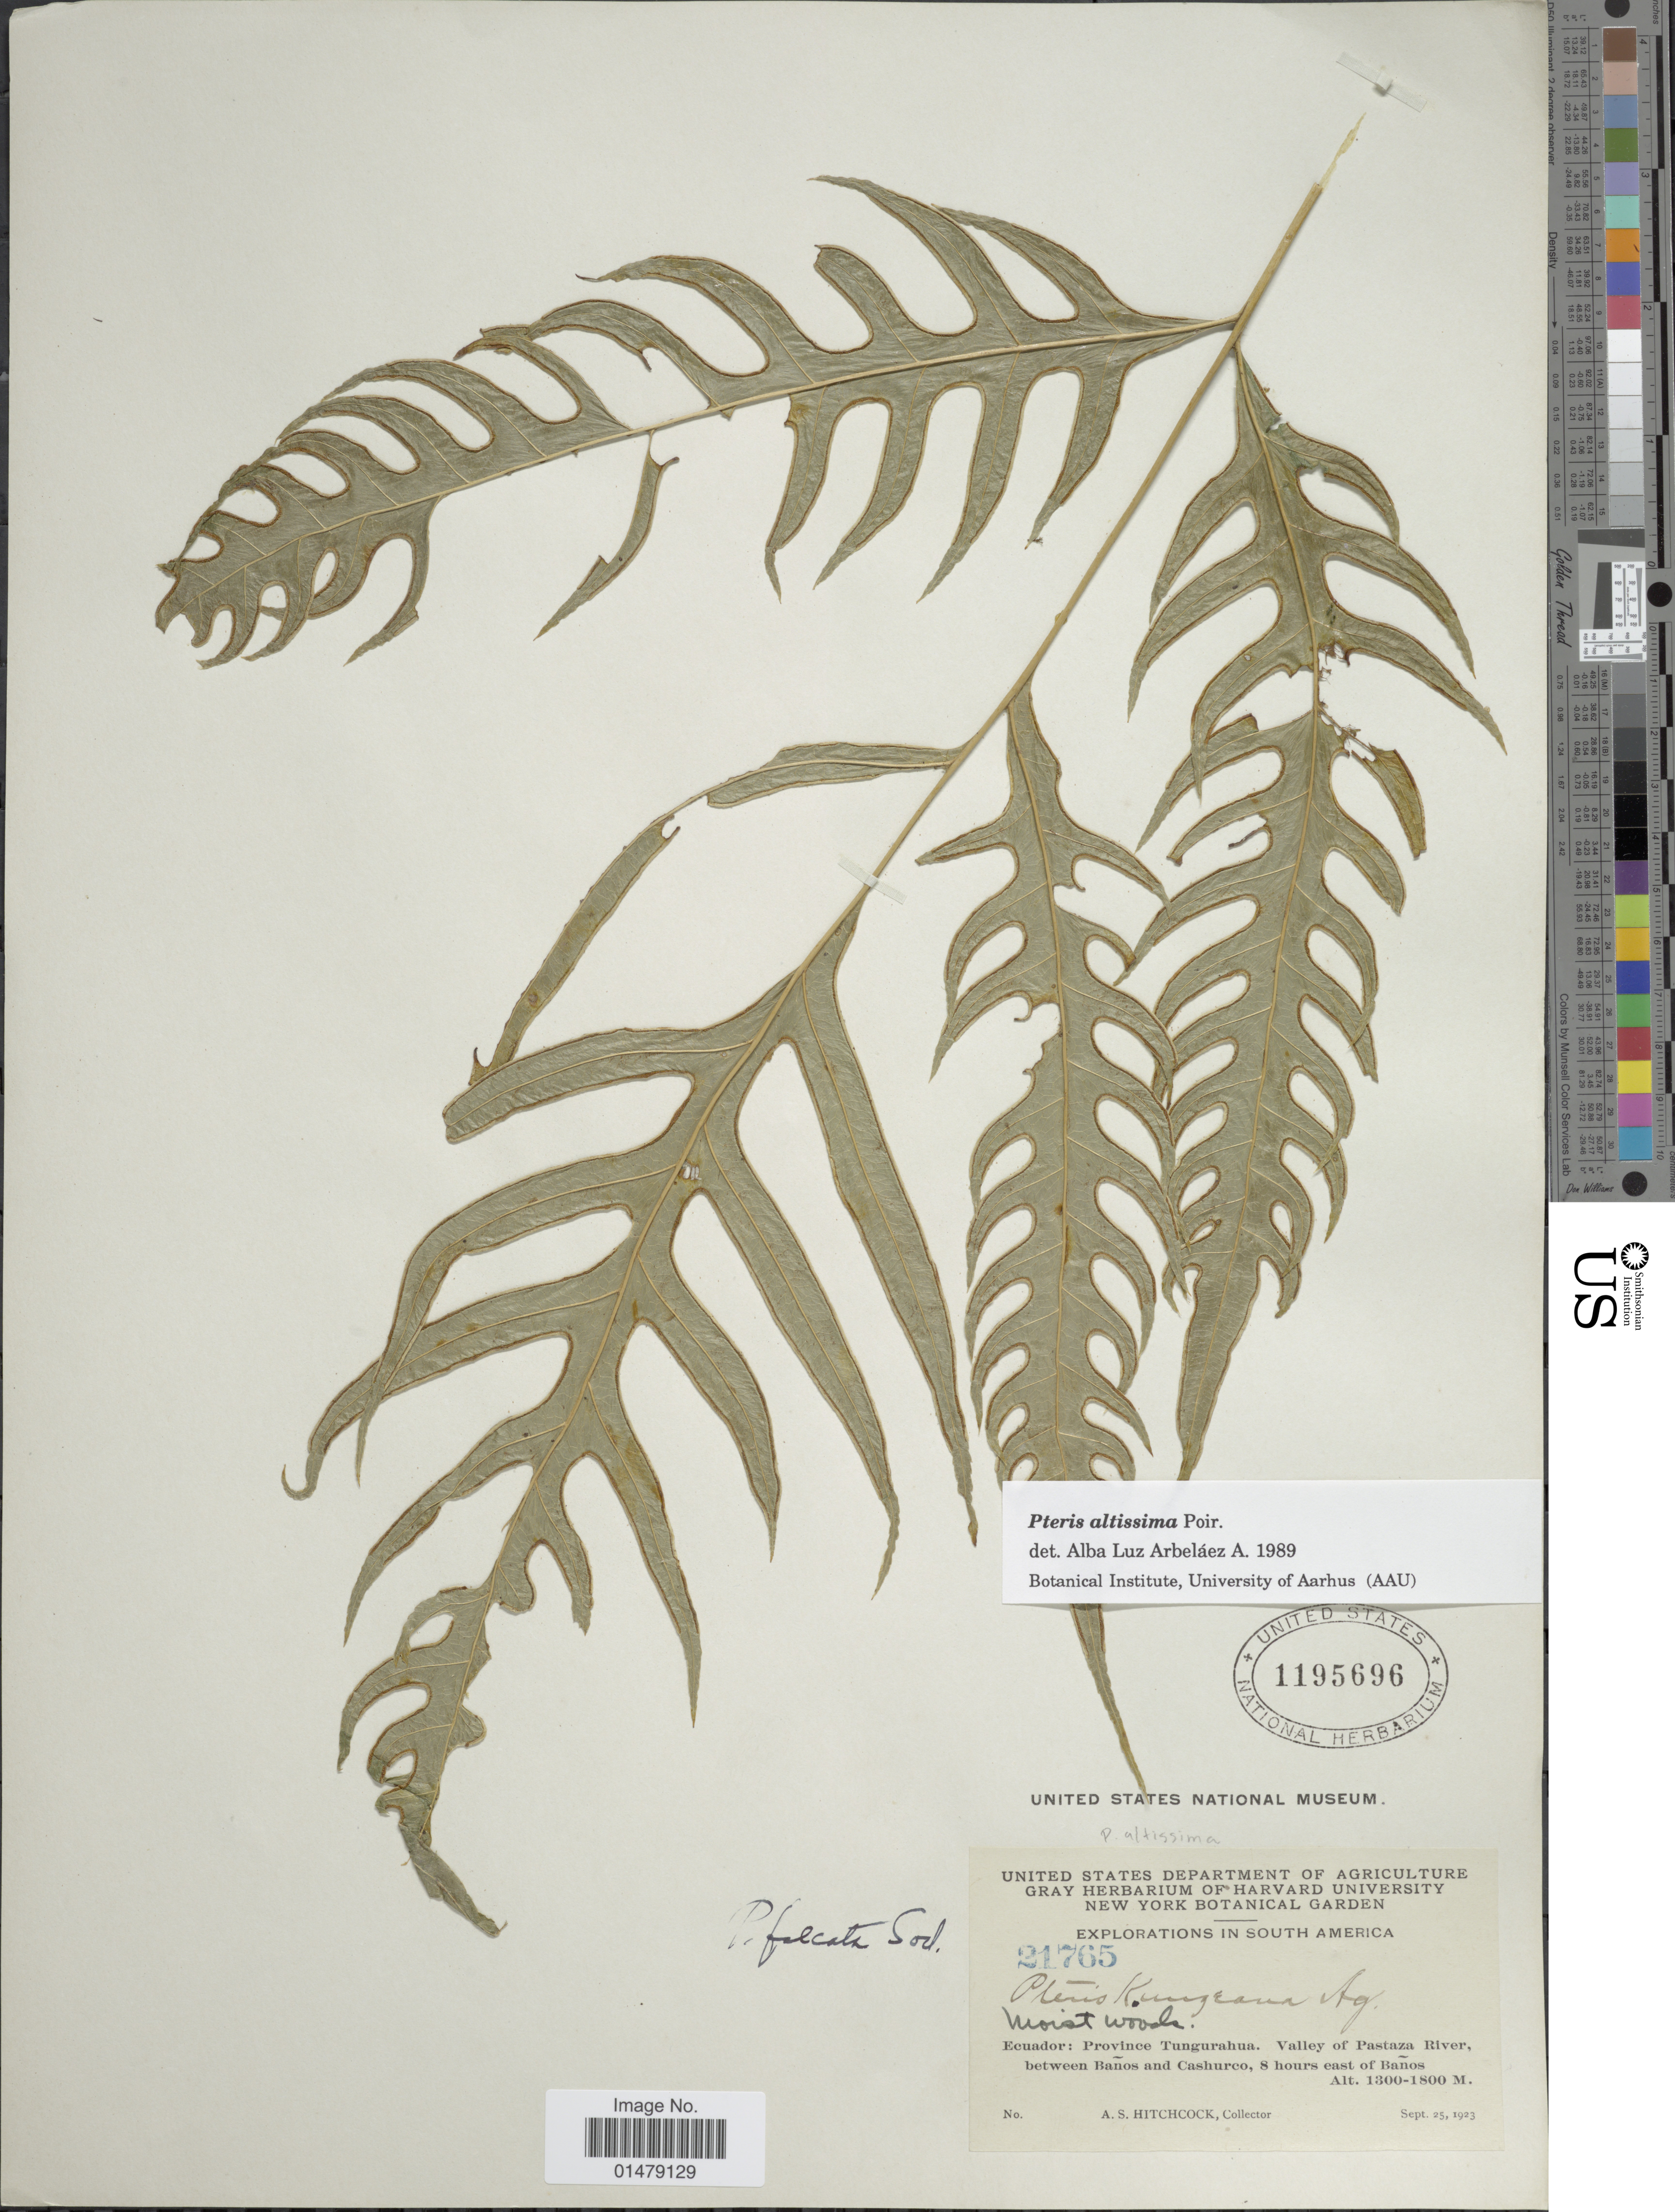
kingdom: Plantae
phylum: Tracheophyta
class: Polypodiopsida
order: Polypodiales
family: Pteridaceae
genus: Pteris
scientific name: Pteris altissima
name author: Poir.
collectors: A. S. Hitchcock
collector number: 21765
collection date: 1923-09-25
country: Ecuador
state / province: Tungurahua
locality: Province Tungurahua. Valley of Pastaza River, between Banos and Cashurco, 8 hours east of Banos.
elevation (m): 1300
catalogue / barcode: US 1195696